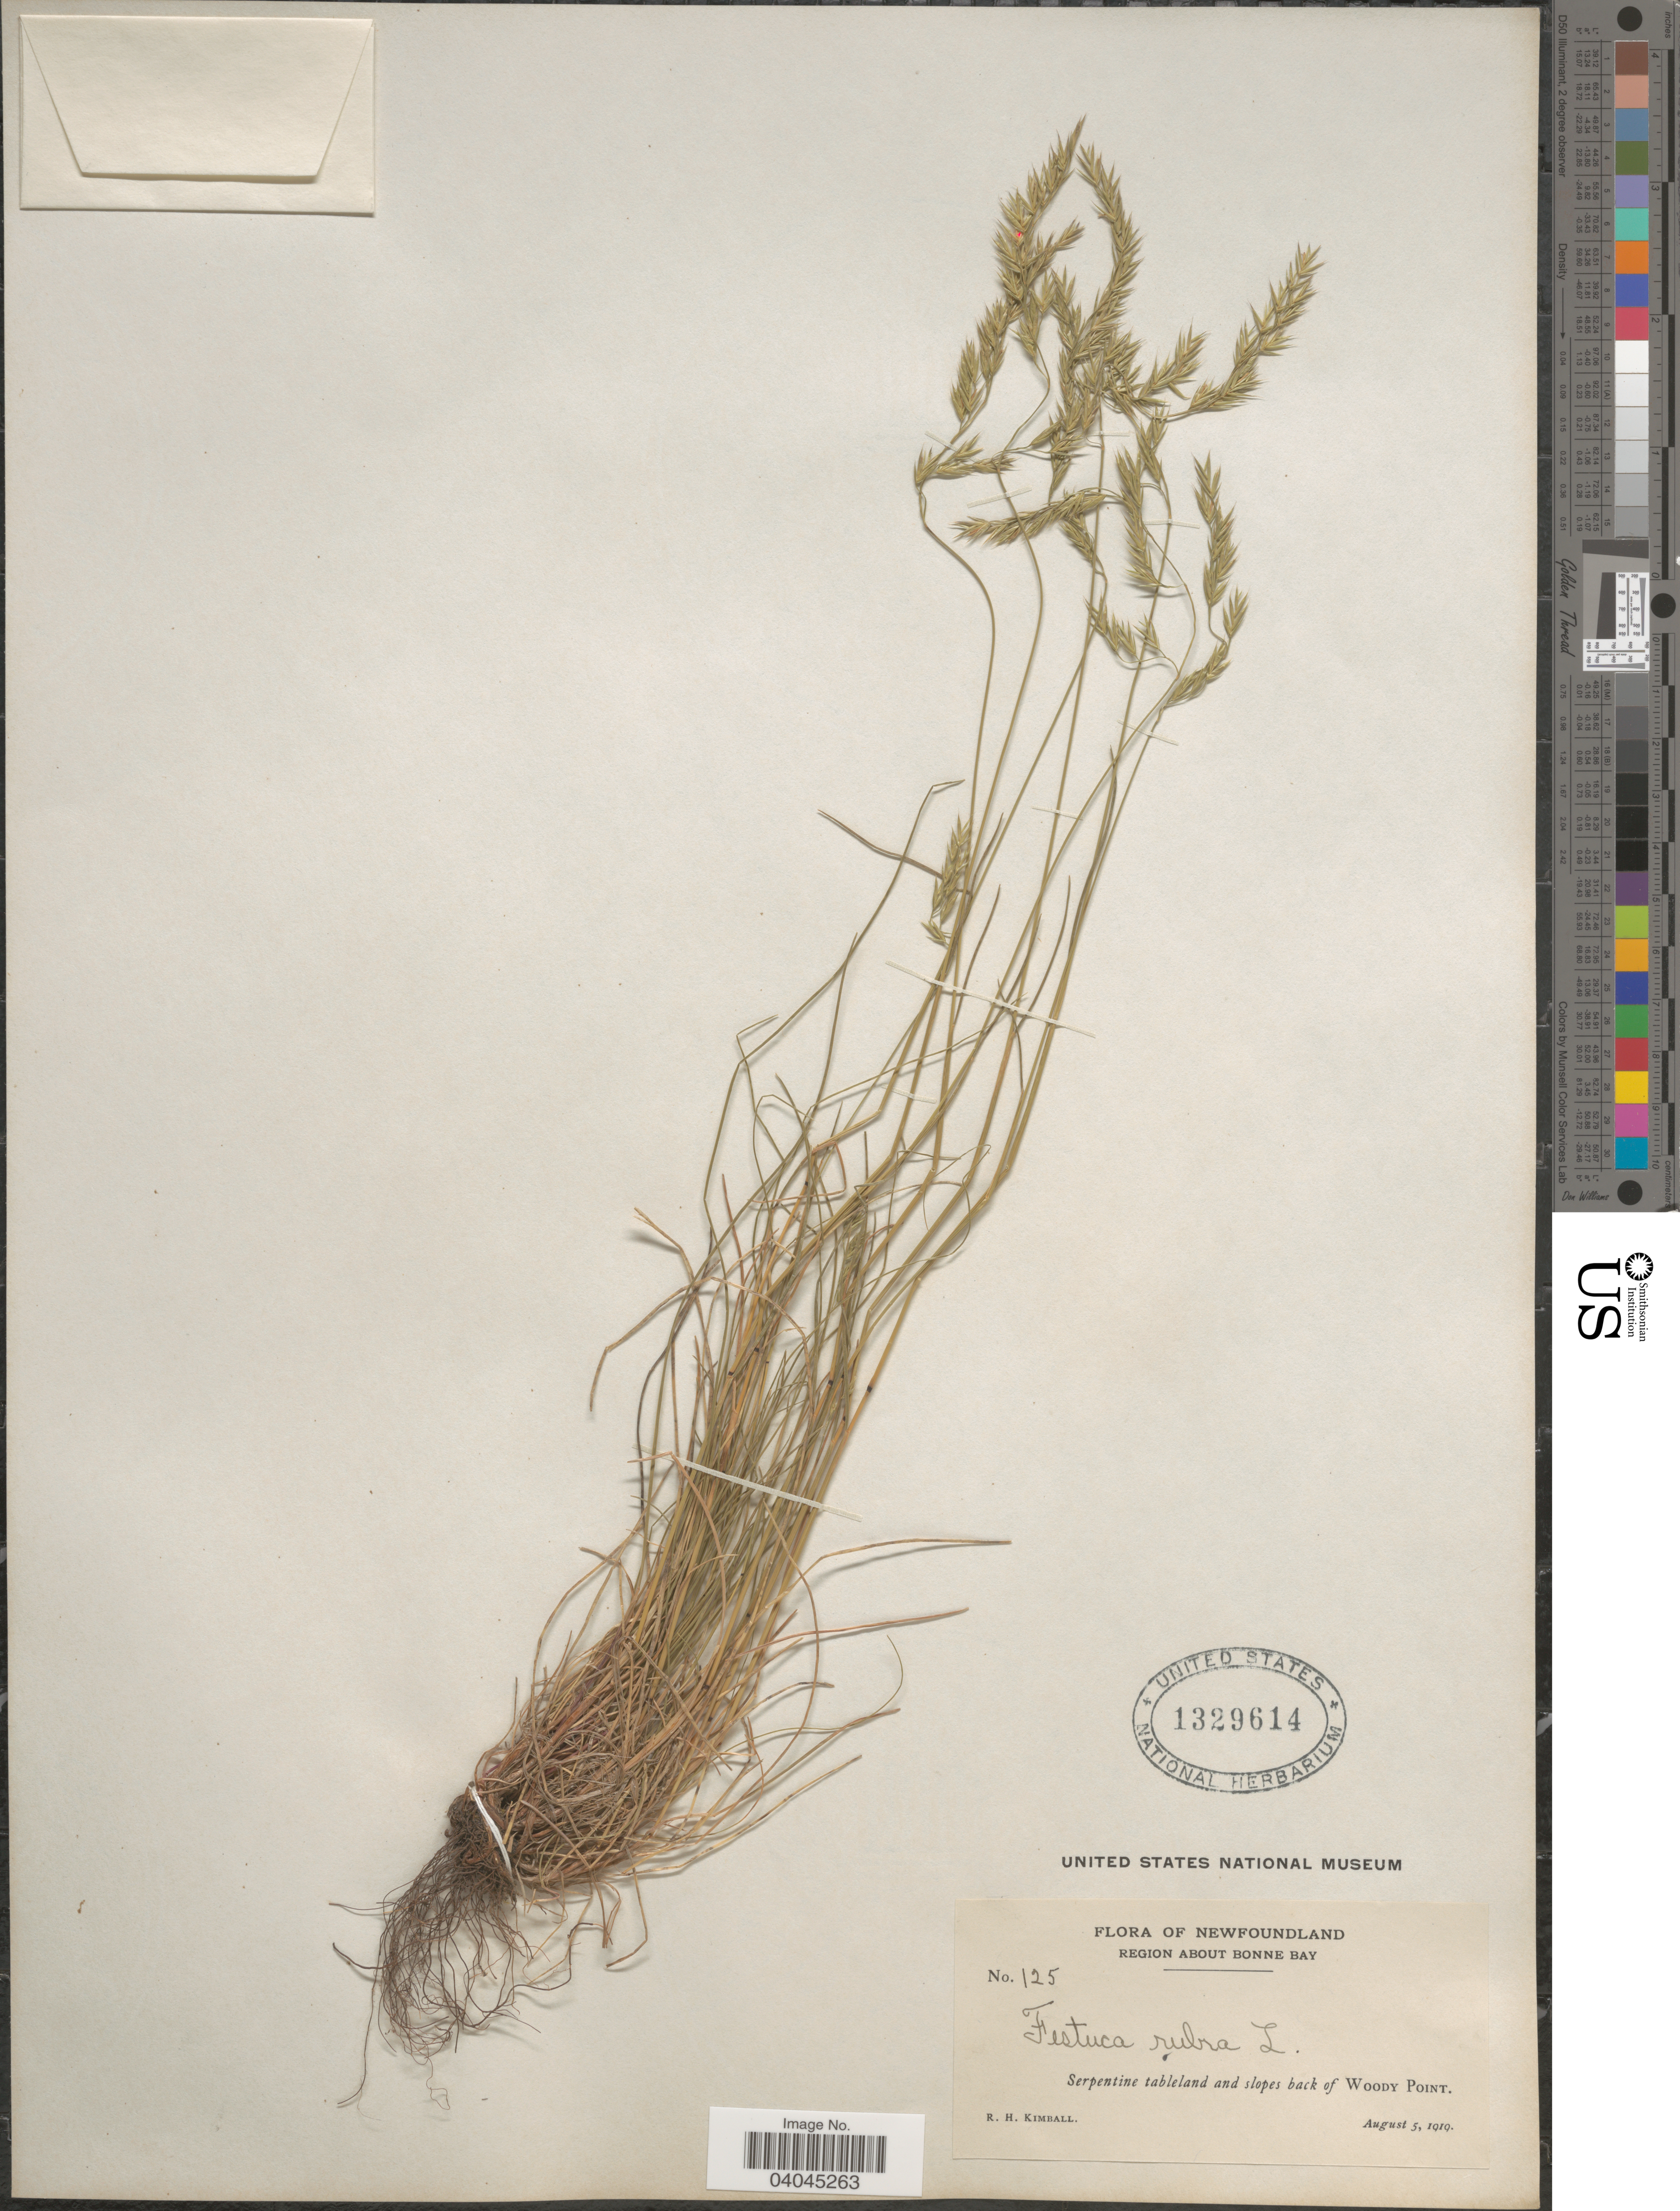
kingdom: Plantae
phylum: Tracheophyta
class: Liliopsida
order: Poales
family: Poaceae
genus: Festuca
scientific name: Festuca rubra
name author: L.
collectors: R. Kimball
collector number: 125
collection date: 1919-08-05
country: Canada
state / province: Newfoundland and Labrador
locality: Region about Bonne Bay. Serpentine tableland and slopes back of Woody Point.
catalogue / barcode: US 1329614